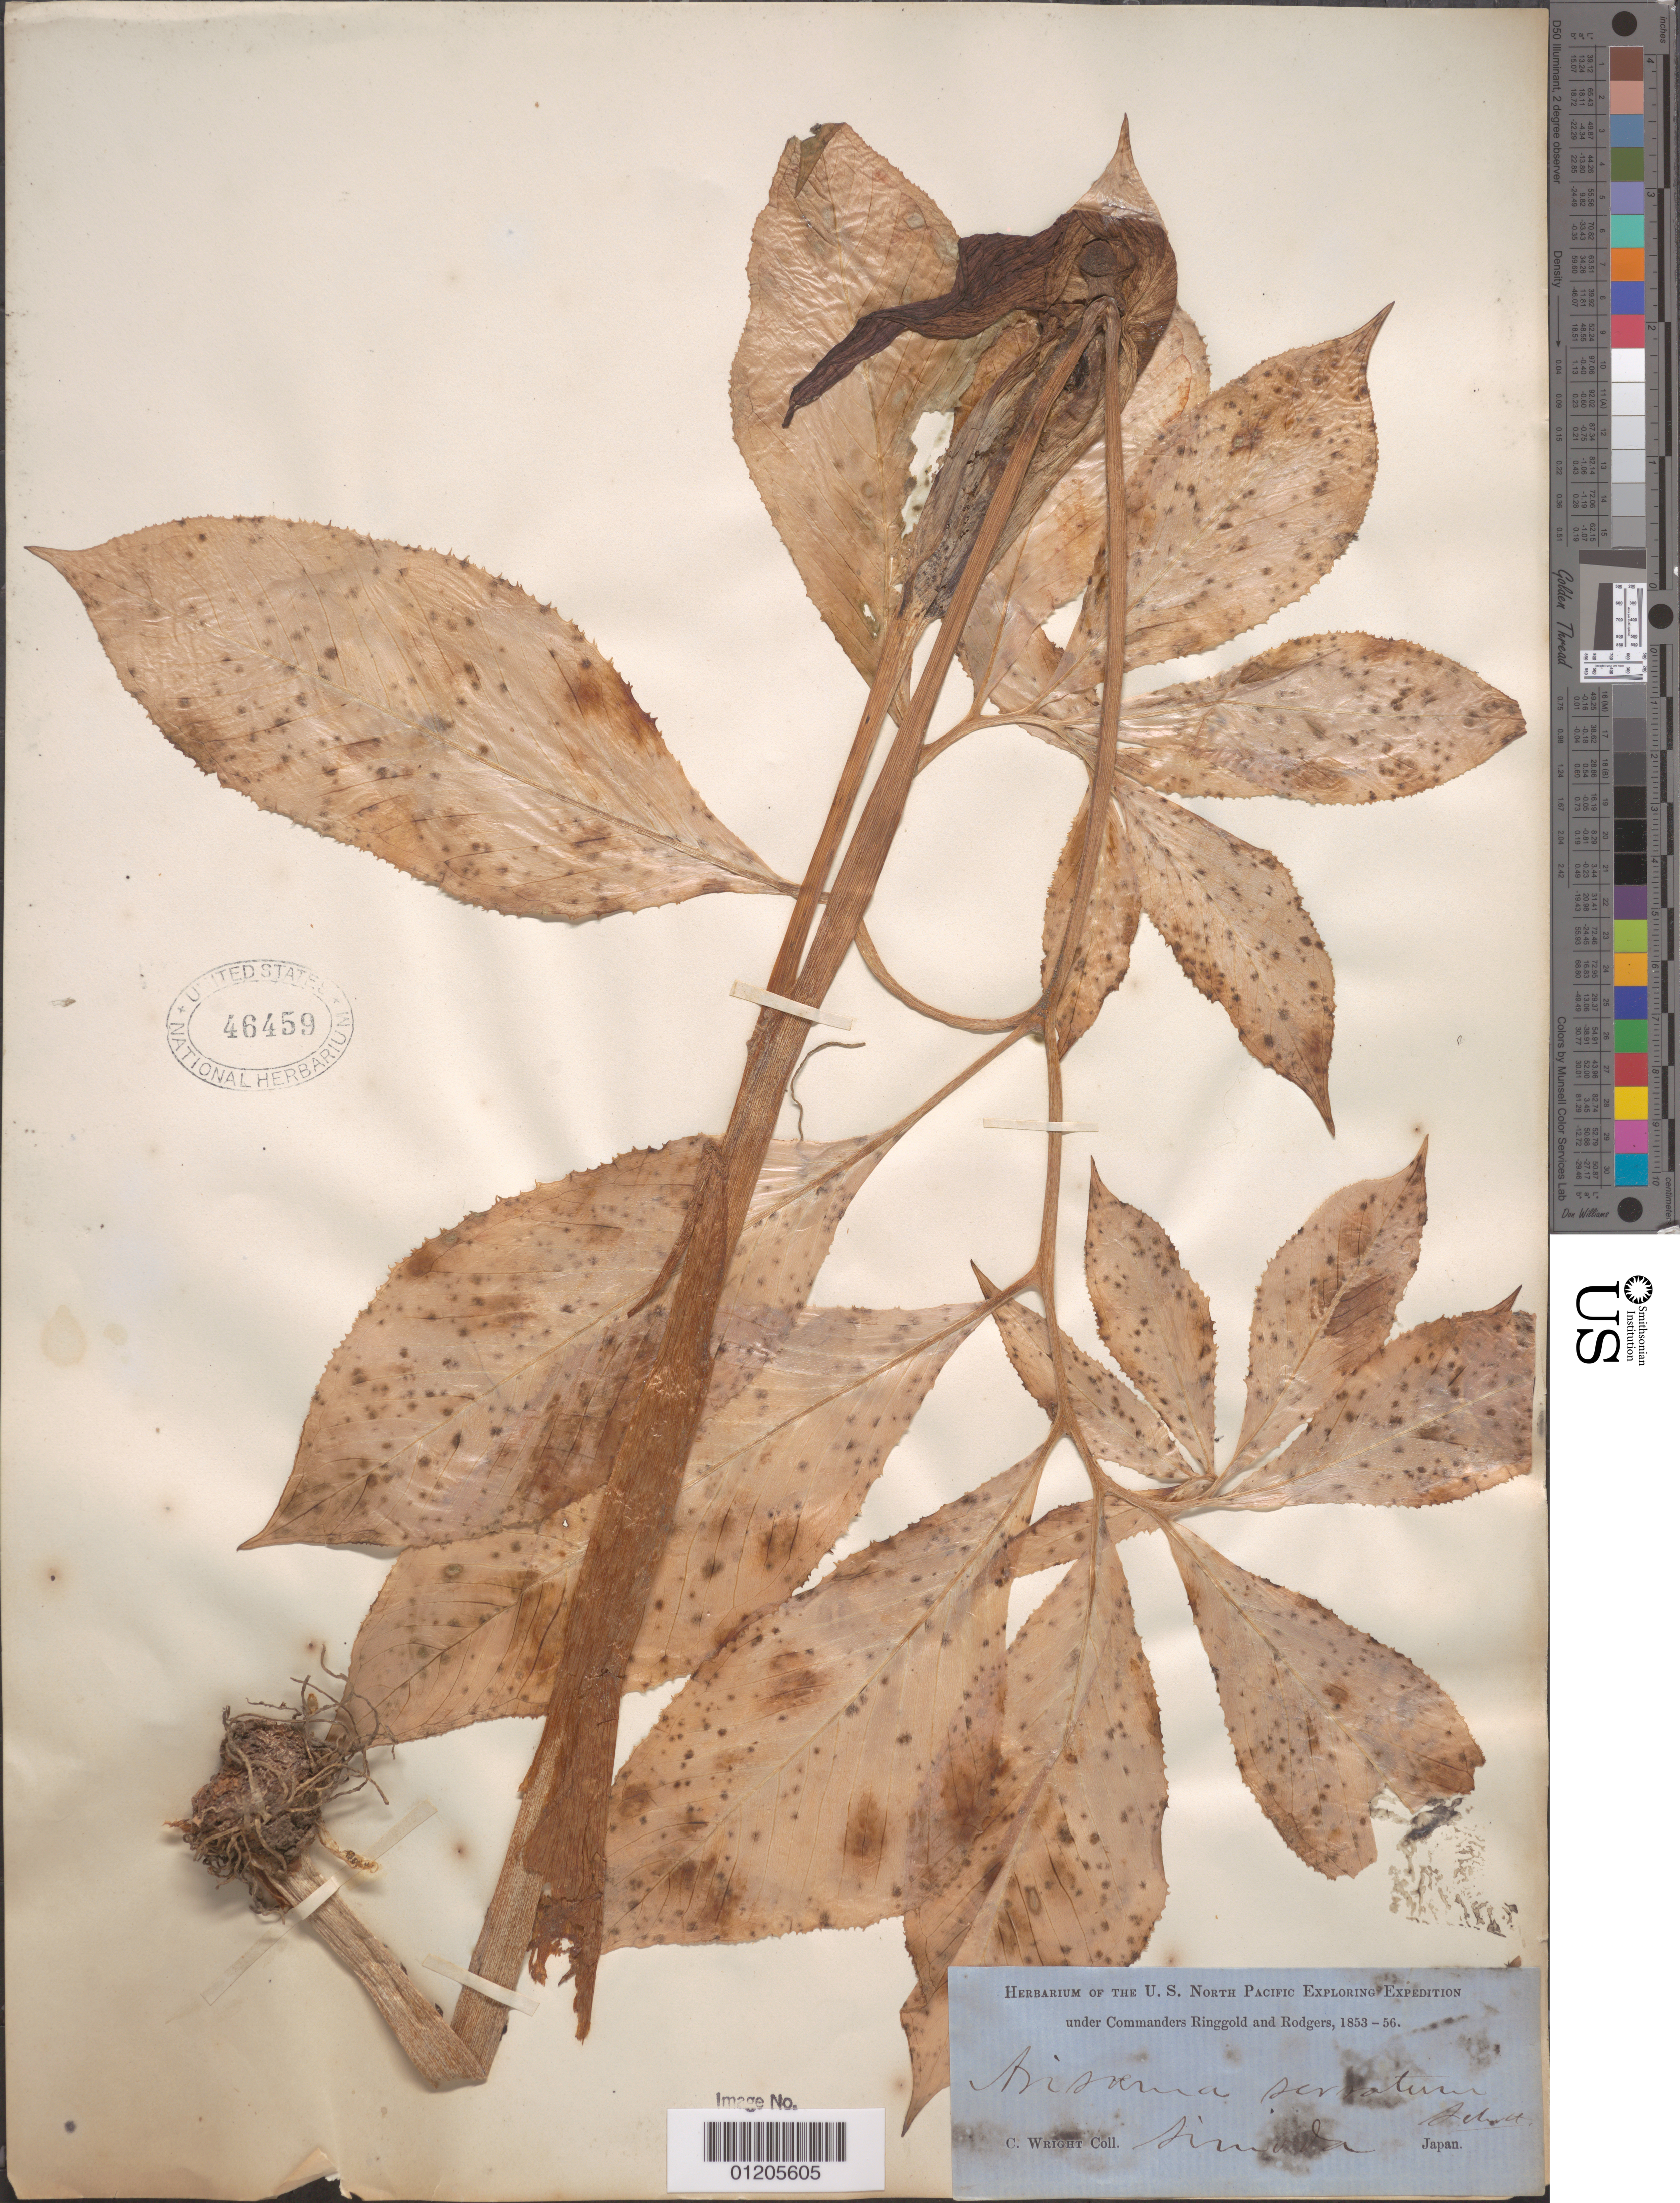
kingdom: Plantae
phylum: Tracheophyta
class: Liliopsida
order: Alismatales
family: Araceae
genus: Arisaema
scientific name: Arisaema serratum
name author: Schott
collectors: C. Wright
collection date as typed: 1853 to -- -- 1856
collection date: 1853/1856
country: Japan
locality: Simoda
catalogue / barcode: US 46459